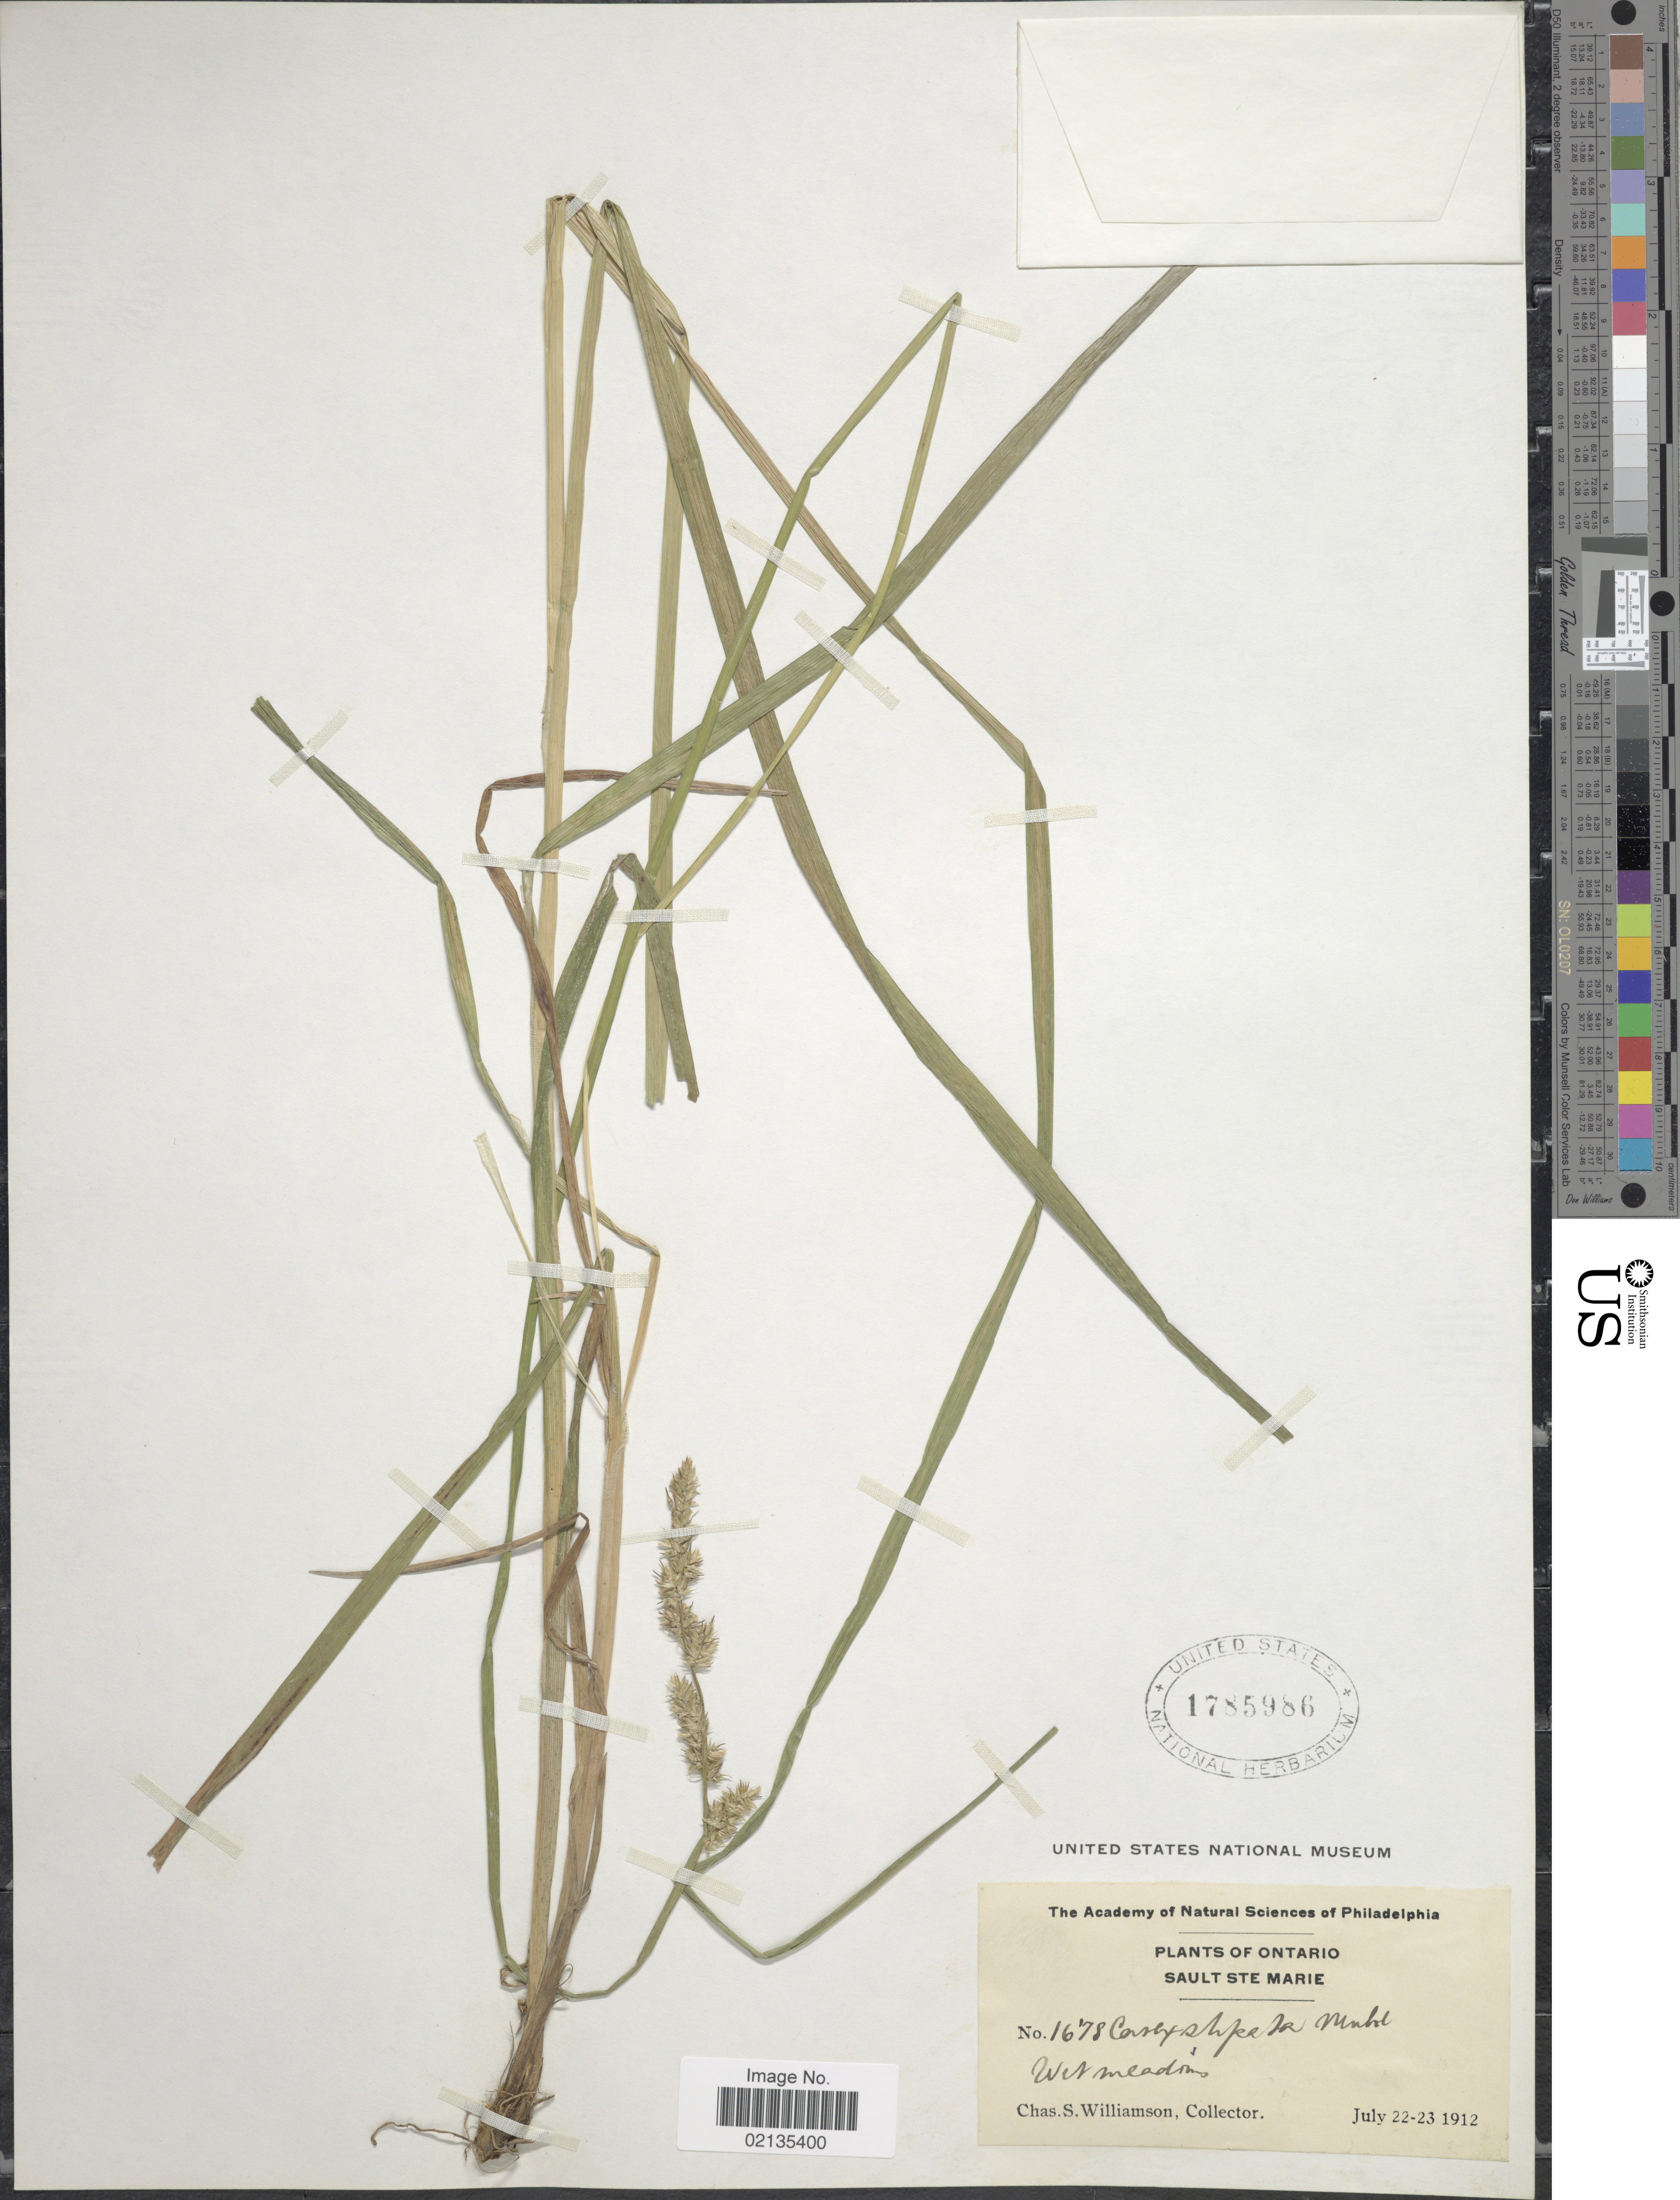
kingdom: Plantae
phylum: Tracheophyta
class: Liliopsida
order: Poales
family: Cyperaceae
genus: Carex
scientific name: Carex stipata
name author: Muhl. ex Willd.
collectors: C. Williamson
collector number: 1678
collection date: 1912-07-22/1912-07-23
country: Canada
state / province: Ontario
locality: Saul Ste Marie, wet meadows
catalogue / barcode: US 1785986